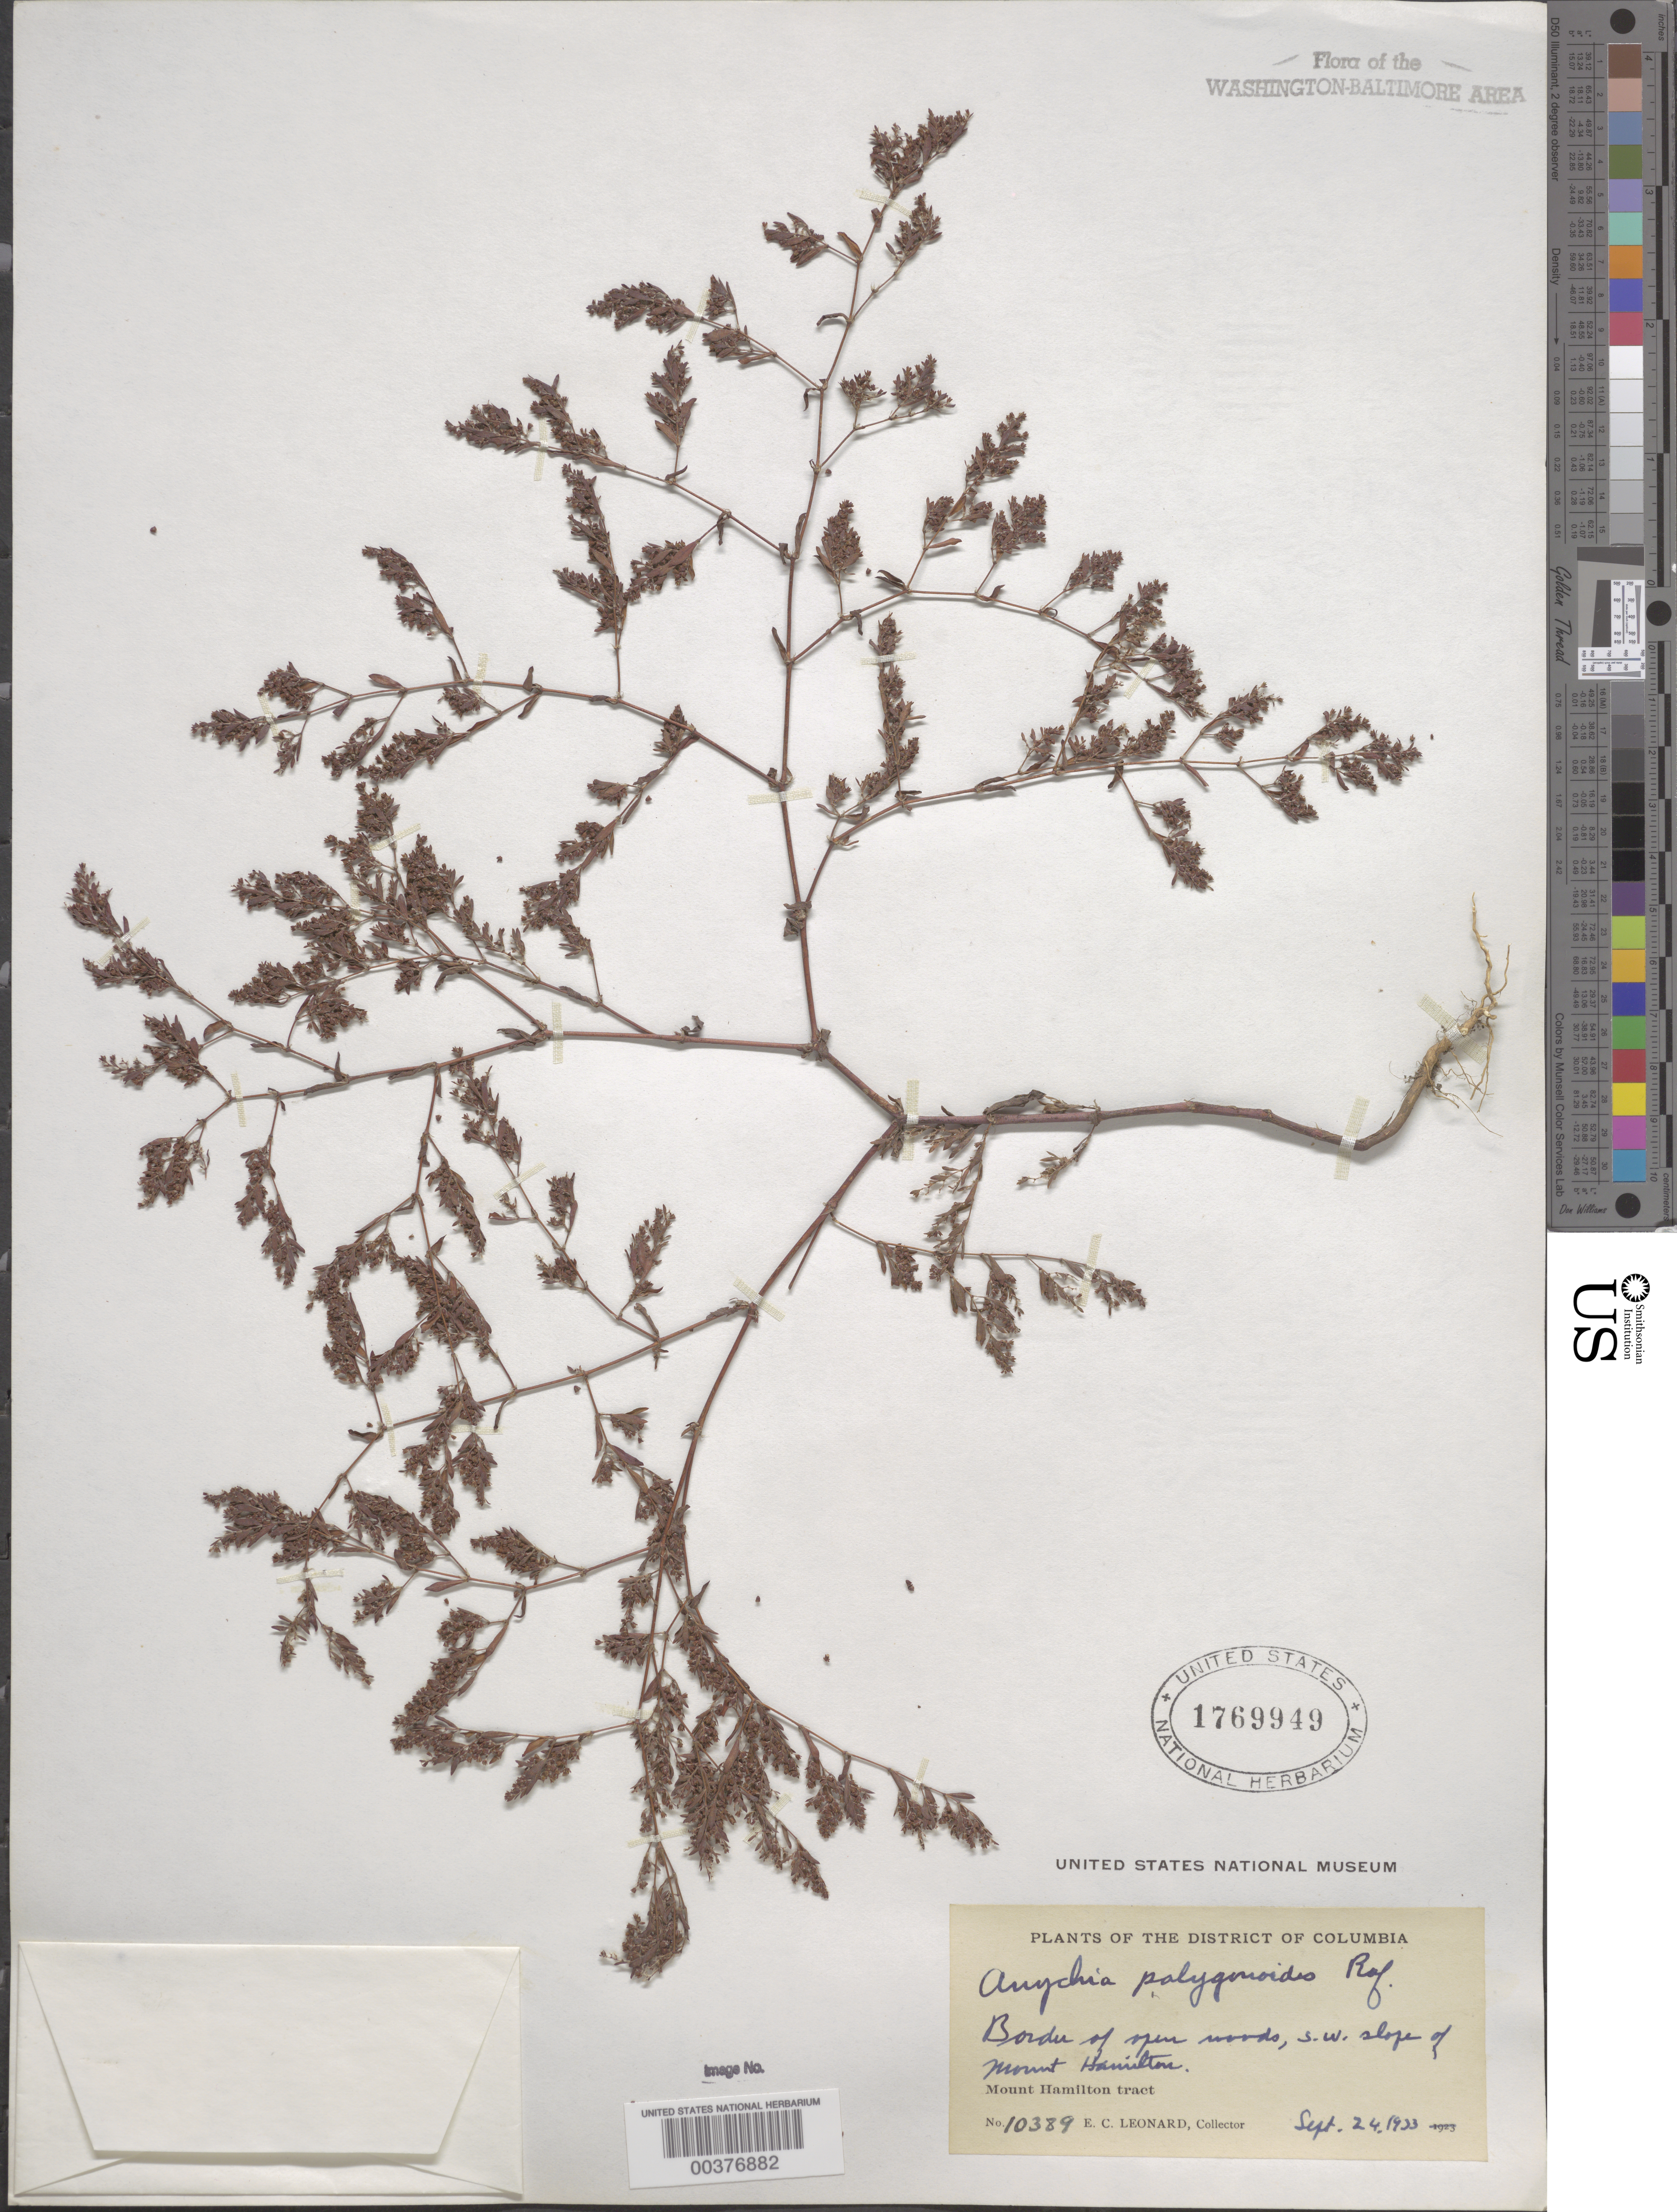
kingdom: Plantae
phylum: Tracheophyta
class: Magnoliopsida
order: Caryophyllales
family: Caryophyllaceae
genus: Paronychia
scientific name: Paronychia fastigiata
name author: (Raf.) Fernald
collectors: E. C. Leonard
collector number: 10389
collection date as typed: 24 Sep 1933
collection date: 1933-09-24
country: United States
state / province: District of Columbia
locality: Mount Hamilton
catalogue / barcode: US 1769949